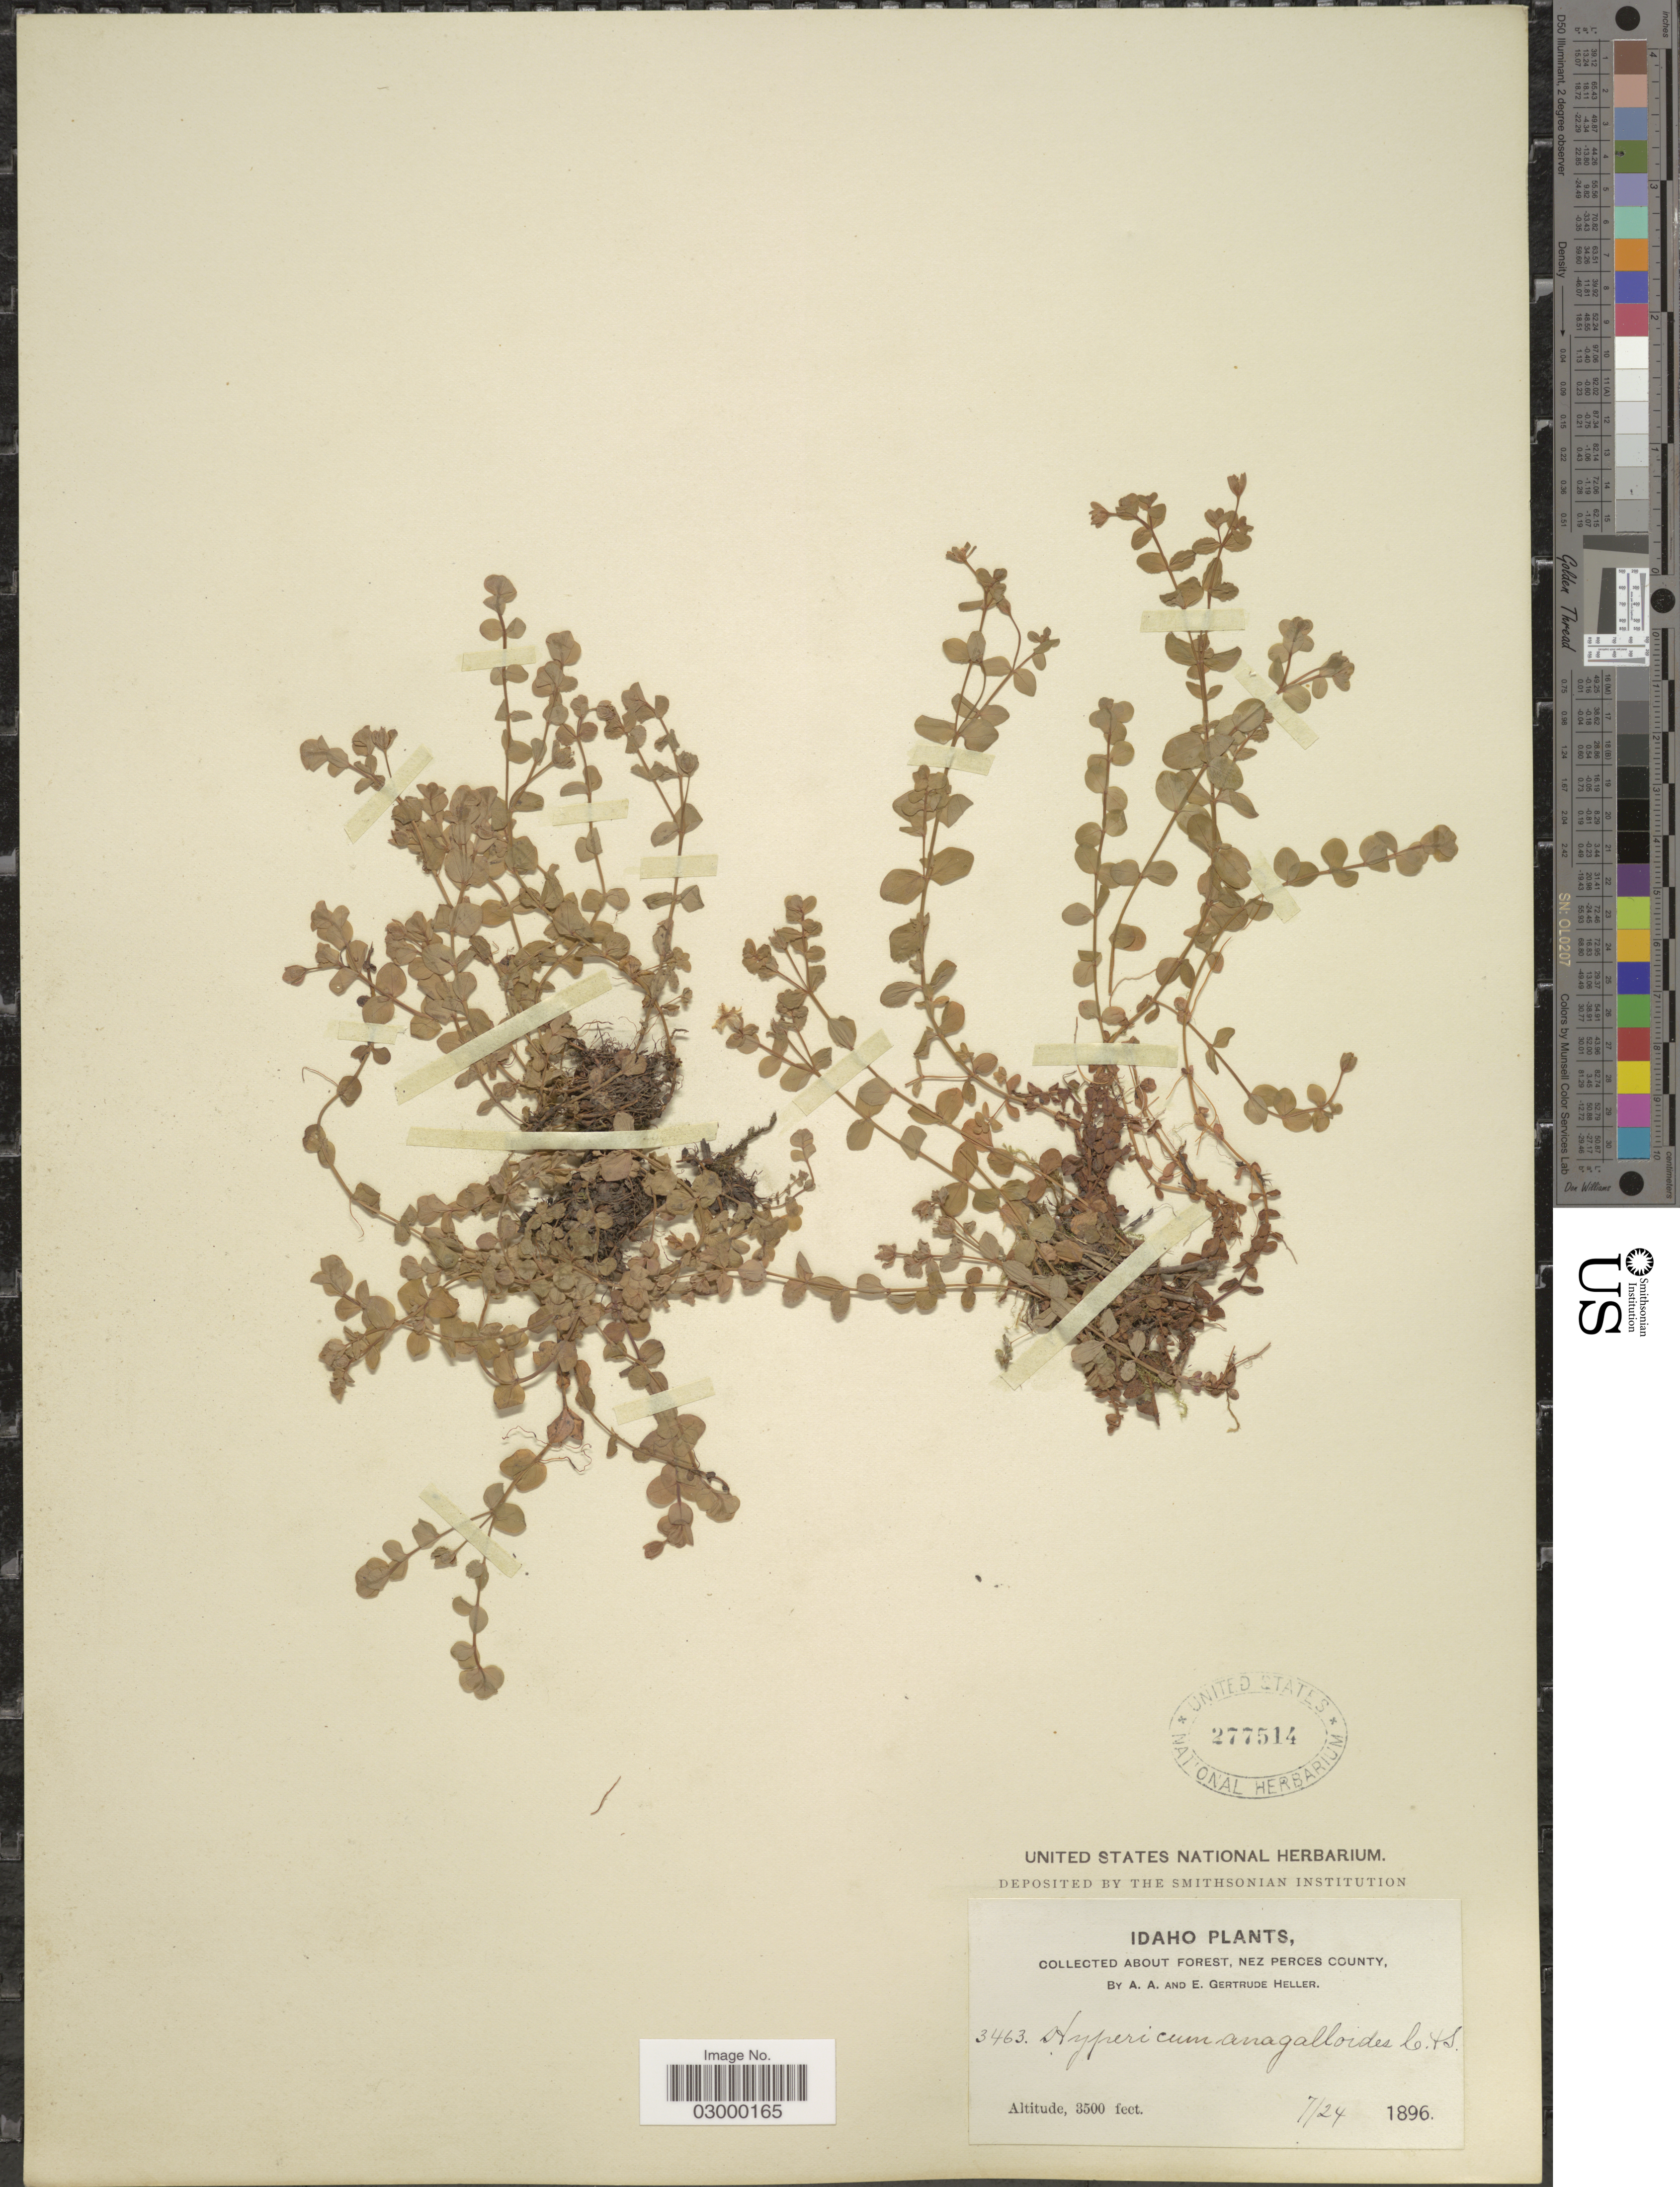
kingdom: Plantae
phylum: Tracheophyta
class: Magnoliopsida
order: Malpighiales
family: Hypericaceae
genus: Hypericum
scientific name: Hypericum anagalloides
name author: Cham. & Schltdl.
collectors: A. A. Heller & E. Gertrude Heller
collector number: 3463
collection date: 1896-07-24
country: United States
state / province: Idaho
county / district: Nez Perce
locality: About forest.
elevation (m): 1067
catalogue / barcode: US 277514